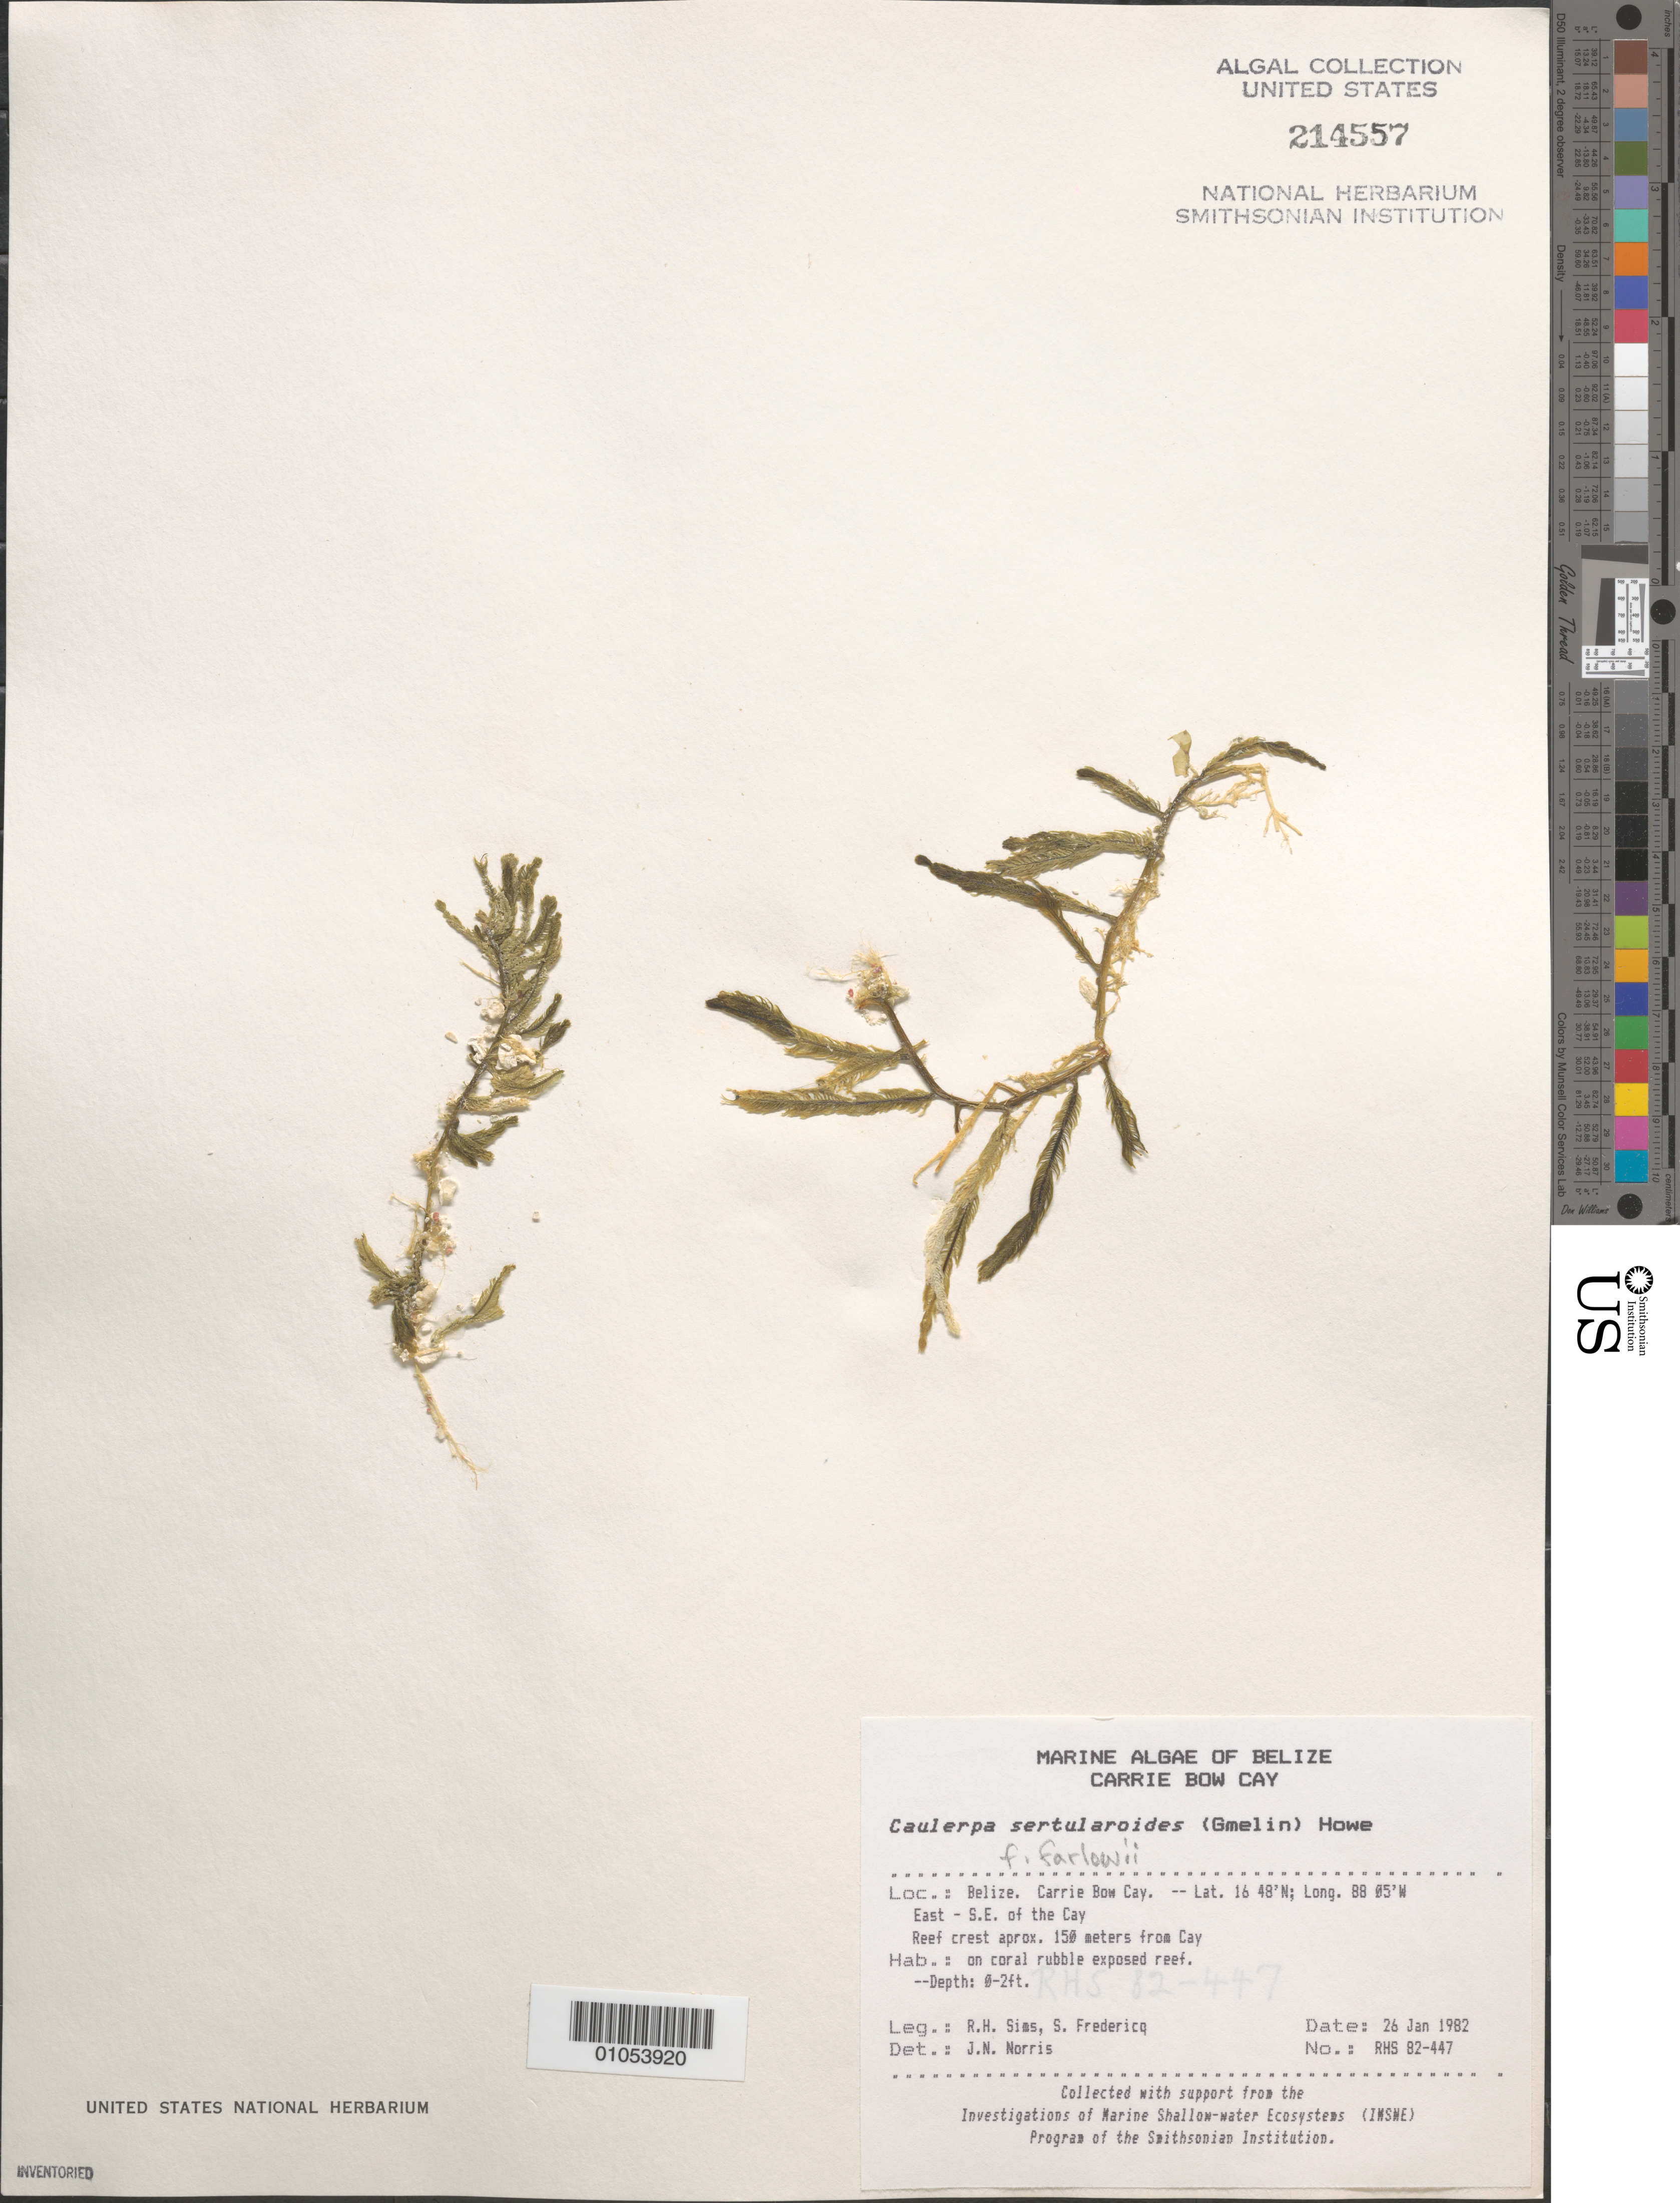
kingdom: Plantae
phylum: Chlorophyta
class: Ulvophyceae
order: Bryopsidales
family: Caulerpaceae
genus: Caulerpa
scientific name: Caulerpa sertularioides f. farlowii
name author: (Weber Bosse) Børgesen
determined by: Norris, James N.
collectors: R. H. Sims & S. Fredericq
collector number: RHS 82-447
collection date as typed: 26 Jan 1982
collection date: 1982-01-26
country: Belize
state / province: Stann Creek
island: Carrie Bow Cay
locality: East southeast of the cay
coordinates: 16 48'N, 88 05'W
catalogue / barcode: US 214557